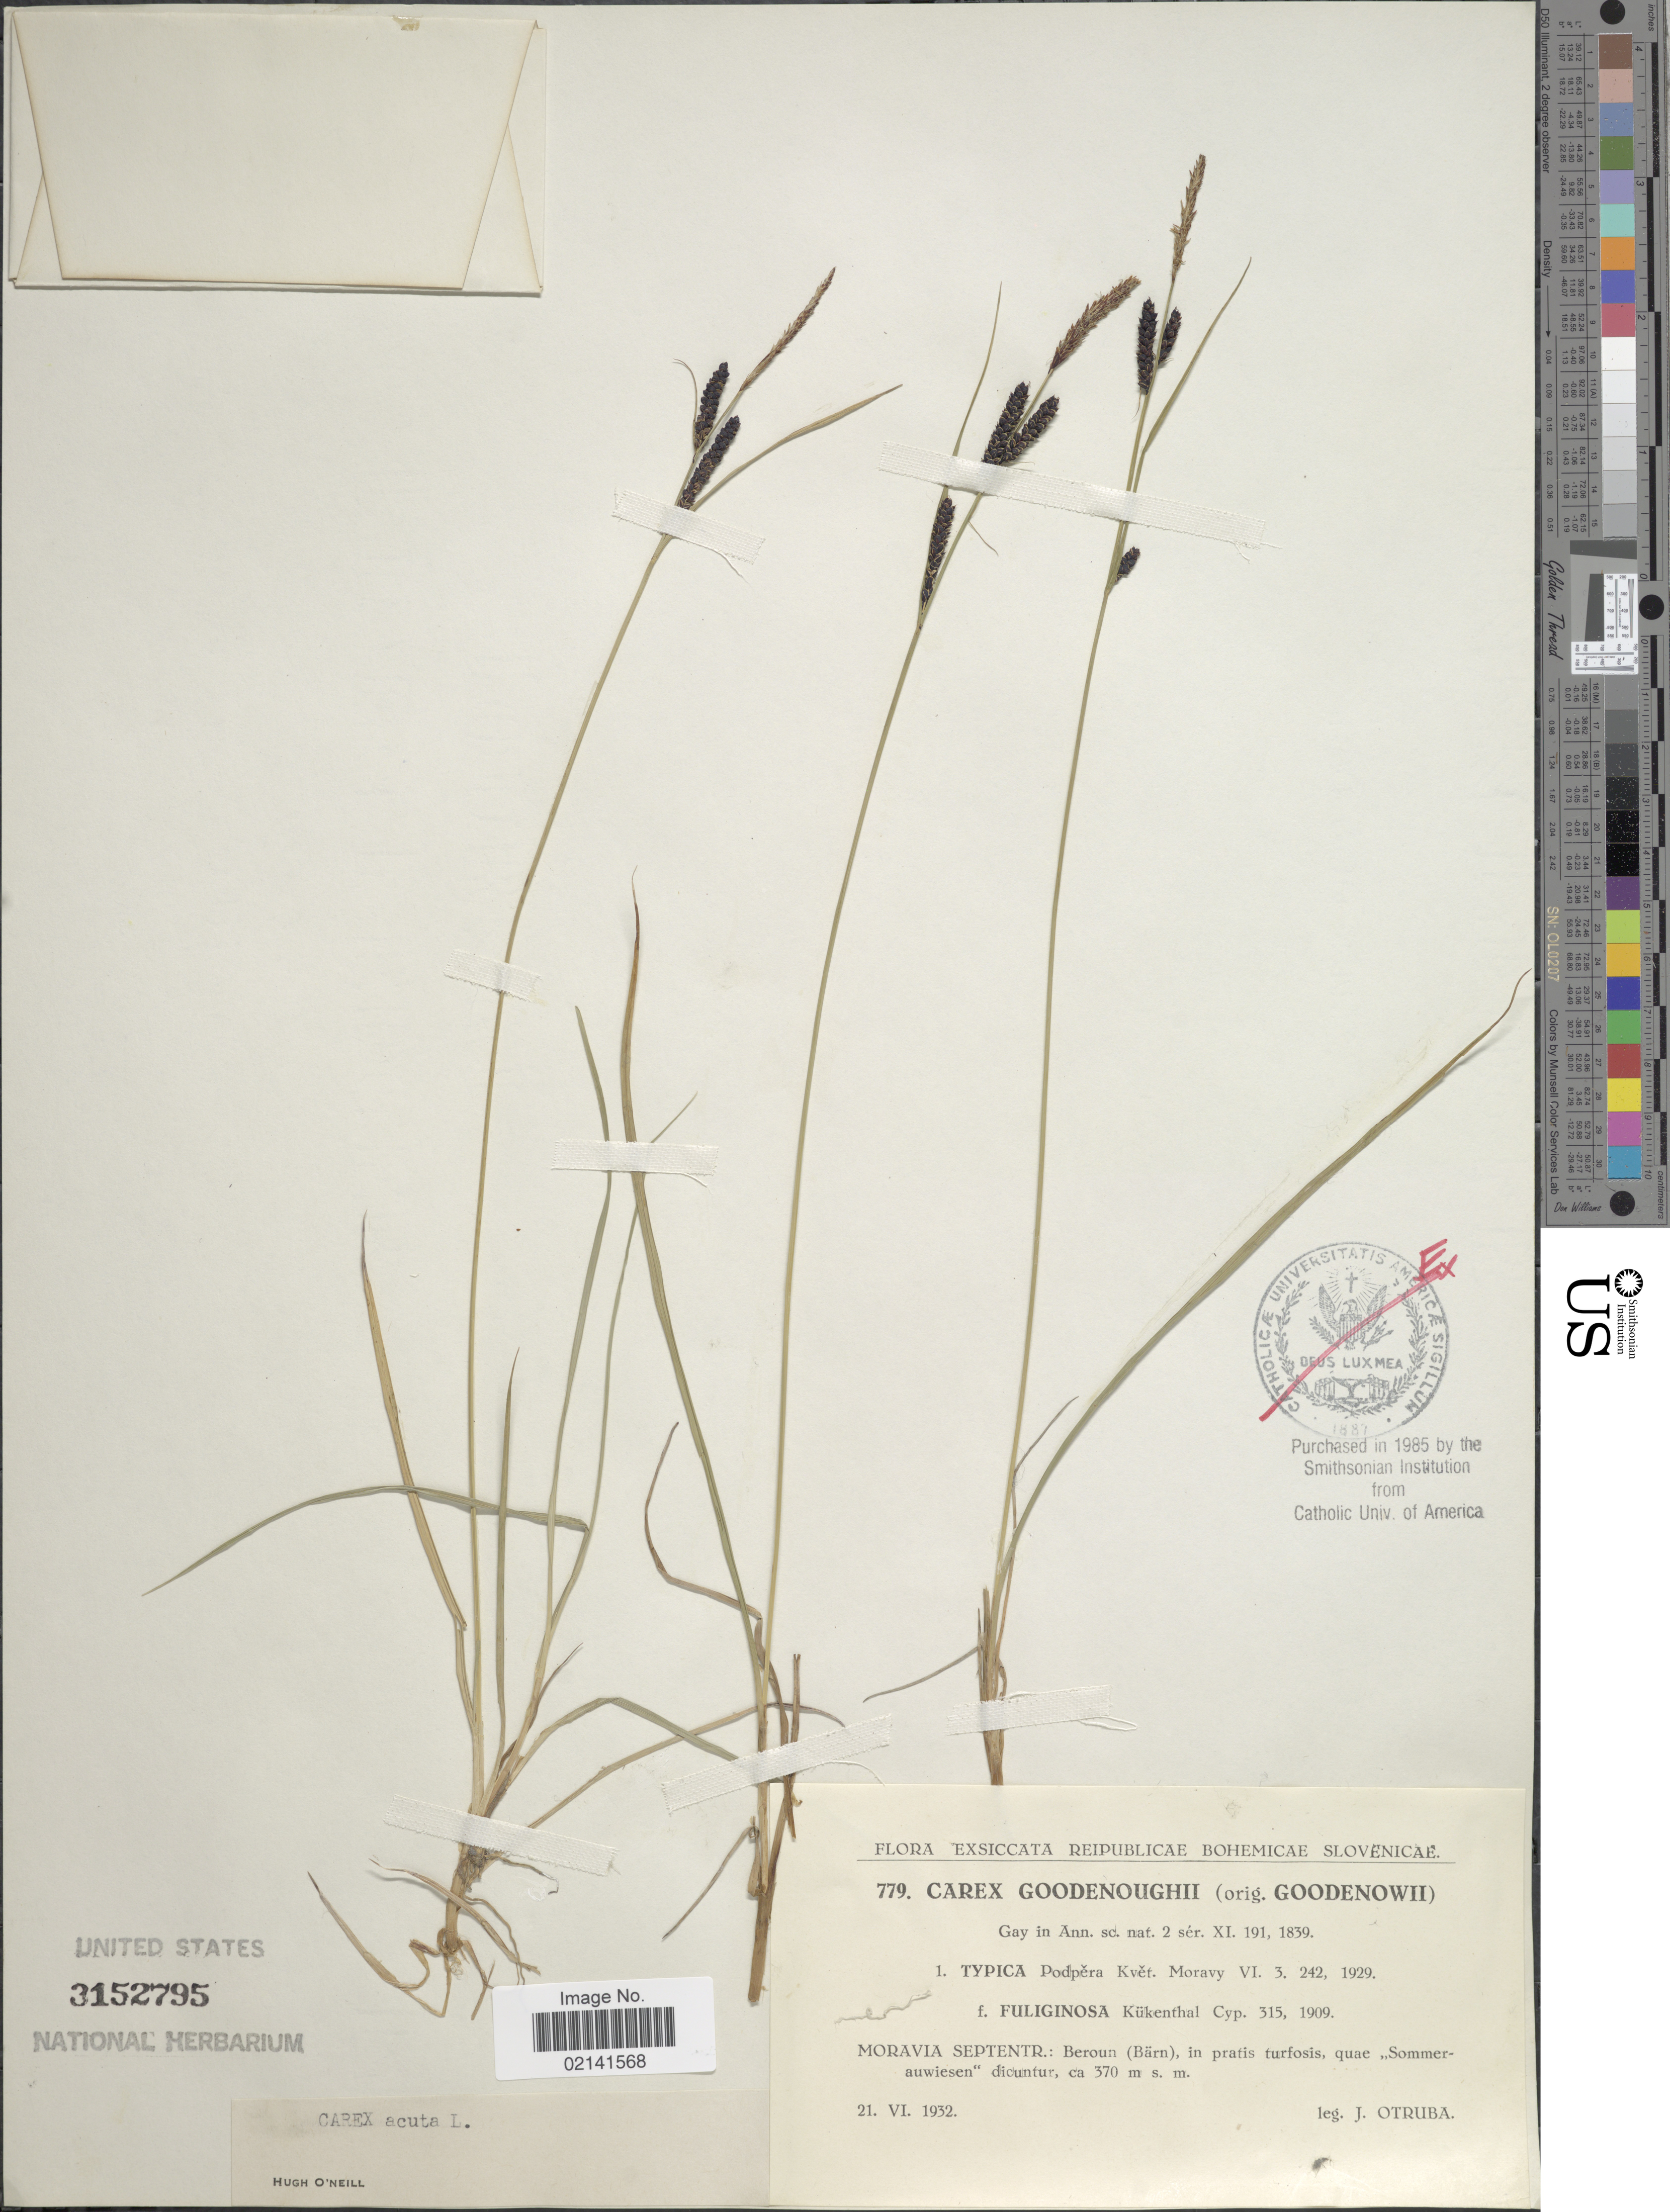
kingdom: Plantae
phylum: Tracheophyta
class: Liliopsida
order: Poales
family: Cyperaceae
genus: Carex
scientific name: Carex acuta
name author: L.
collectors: J. Otruba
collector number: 779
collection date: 1932-06-21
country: Czechia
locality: Moravia Septentr.: Beroun (Barn), in pratis turfosis, quae Sommer-auwiesen dicunfur.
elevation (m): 370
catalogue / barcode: US 3152795